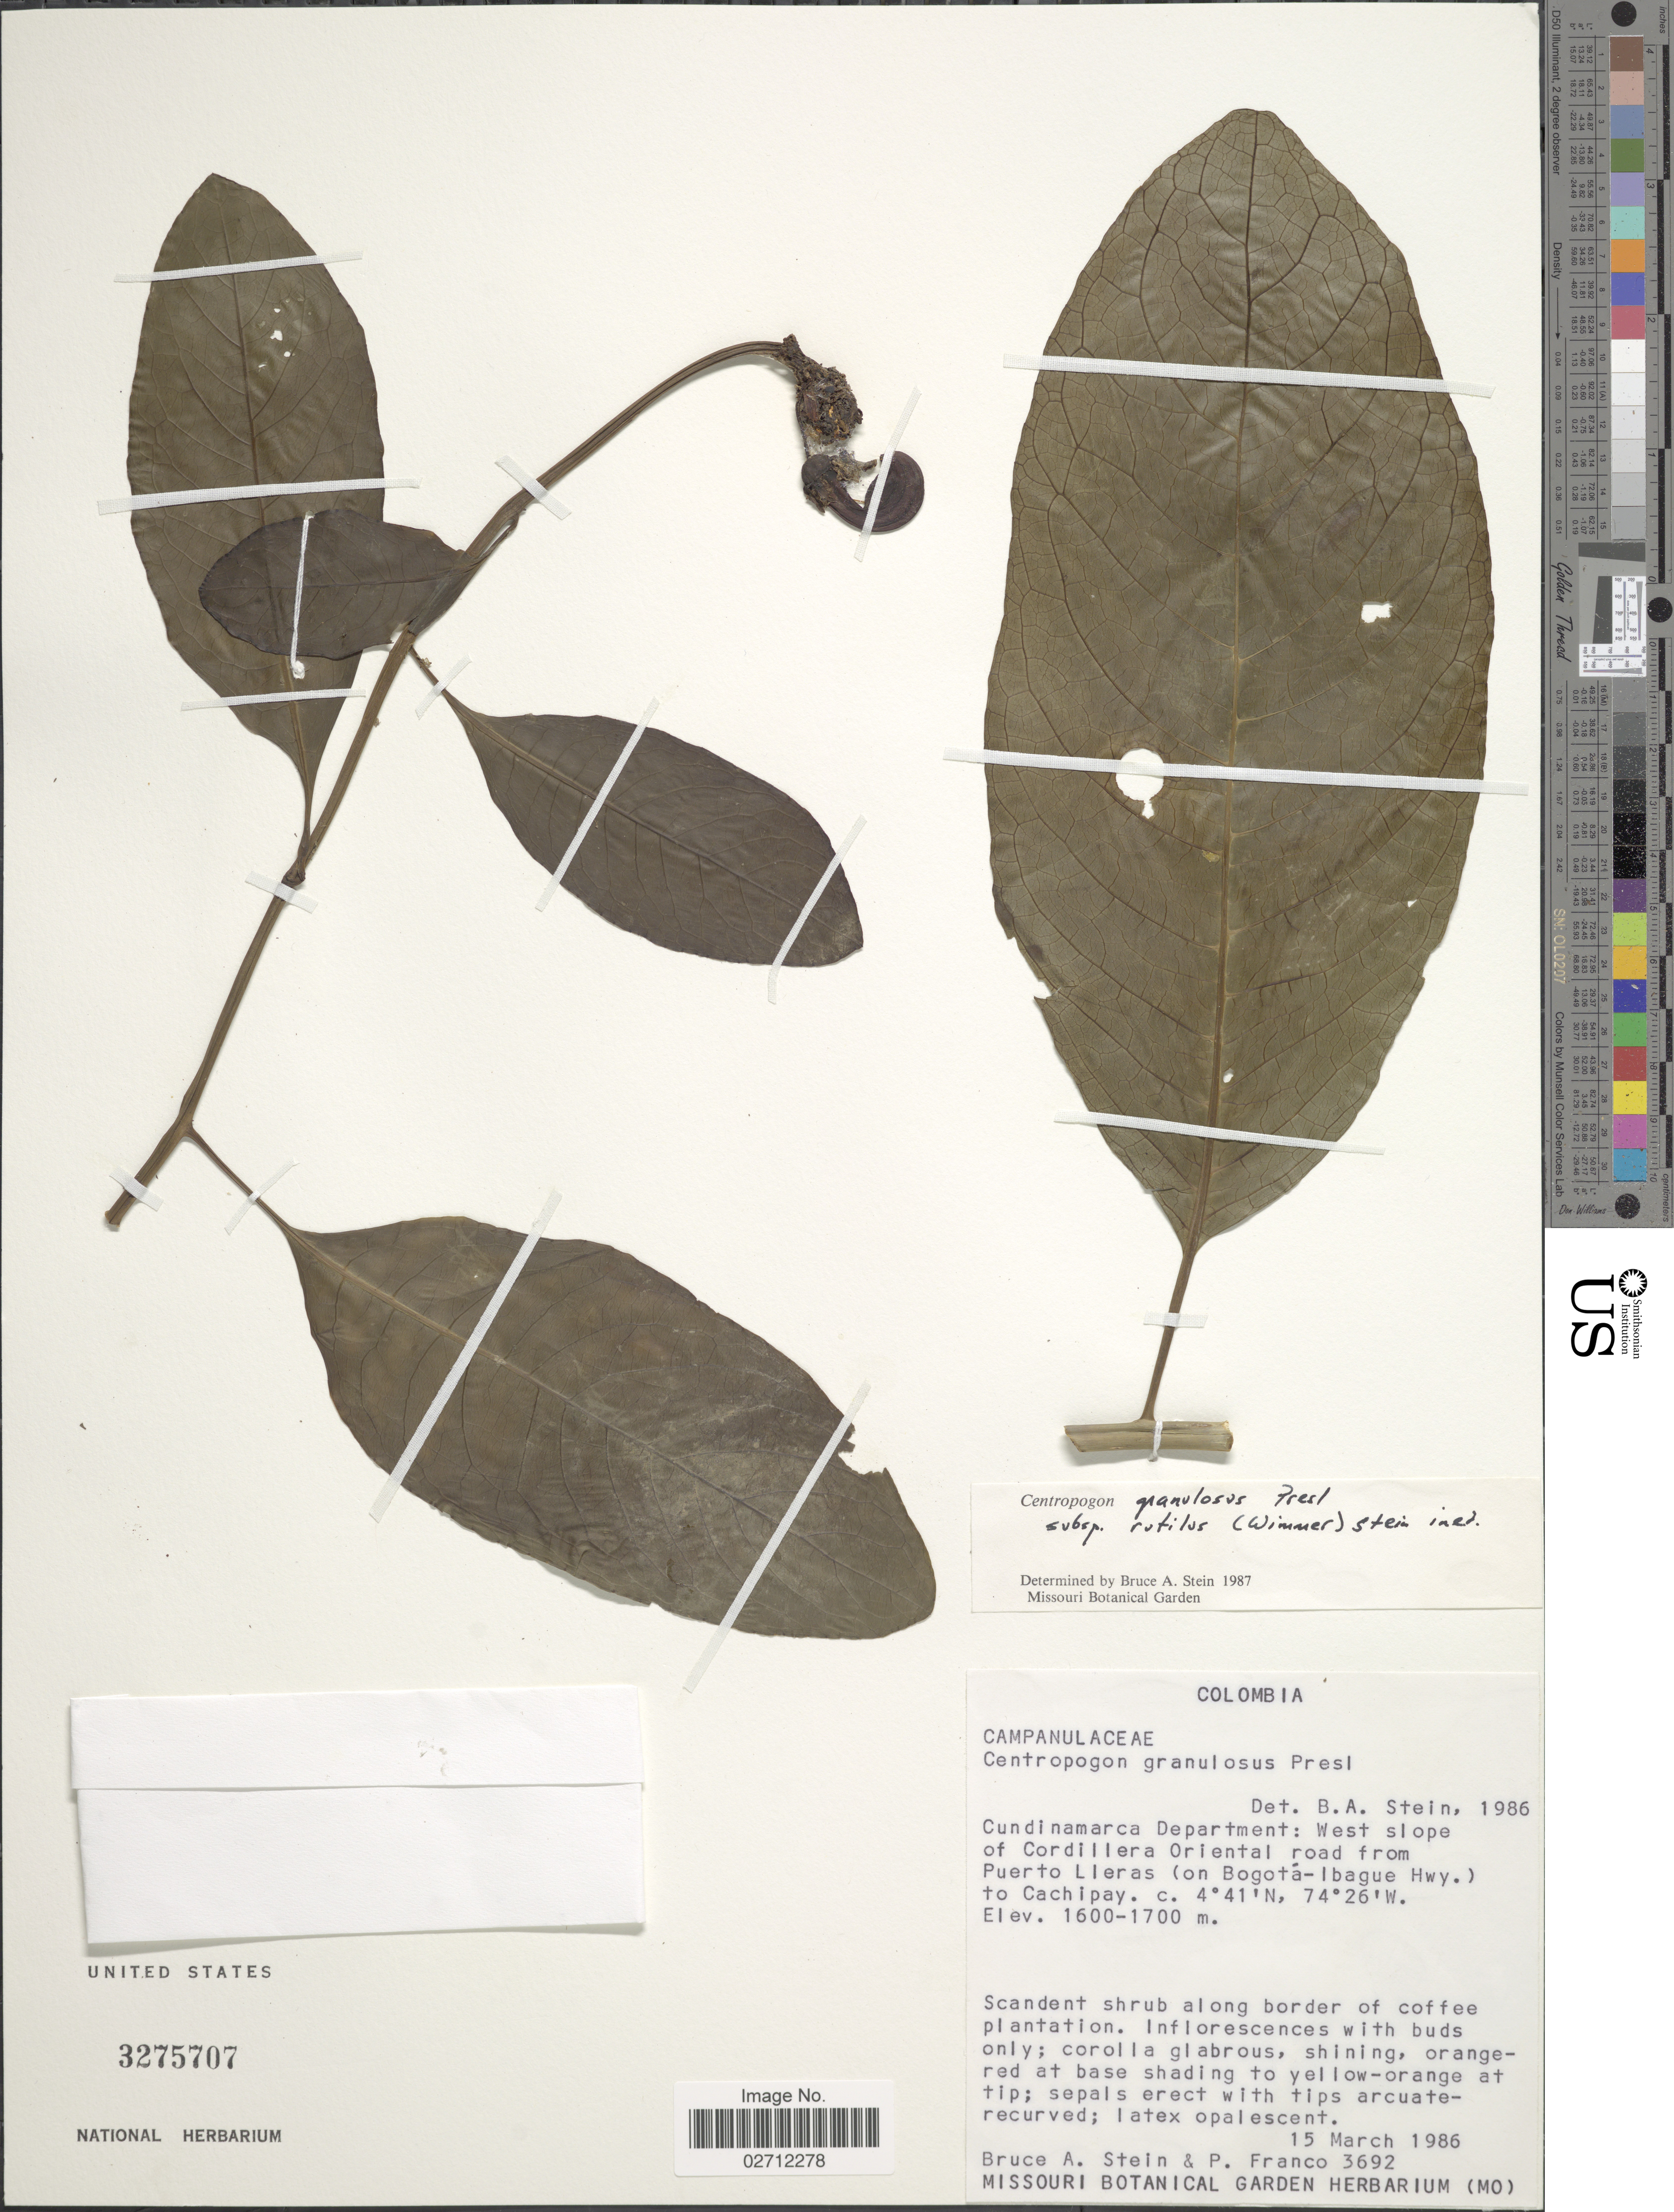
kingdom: Plantae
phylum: Tracheophyta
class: Magnoliopsida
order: Asterales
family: Campanulaceae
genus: Centropogon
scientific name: Centropogon granulosus subsp. rutilus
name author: E. Wimm.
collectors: B. A. Stein & P. Franco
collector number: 3692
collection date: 1986-03-15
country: Colombia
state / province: Cundinamarca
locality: West slope of Cordillera Oriental road from Puerto Lleras (on Bogota-Ibague Hwy.) to Cachipay, along border of coffee plantation.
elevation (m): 1600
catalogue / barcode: US 3275707